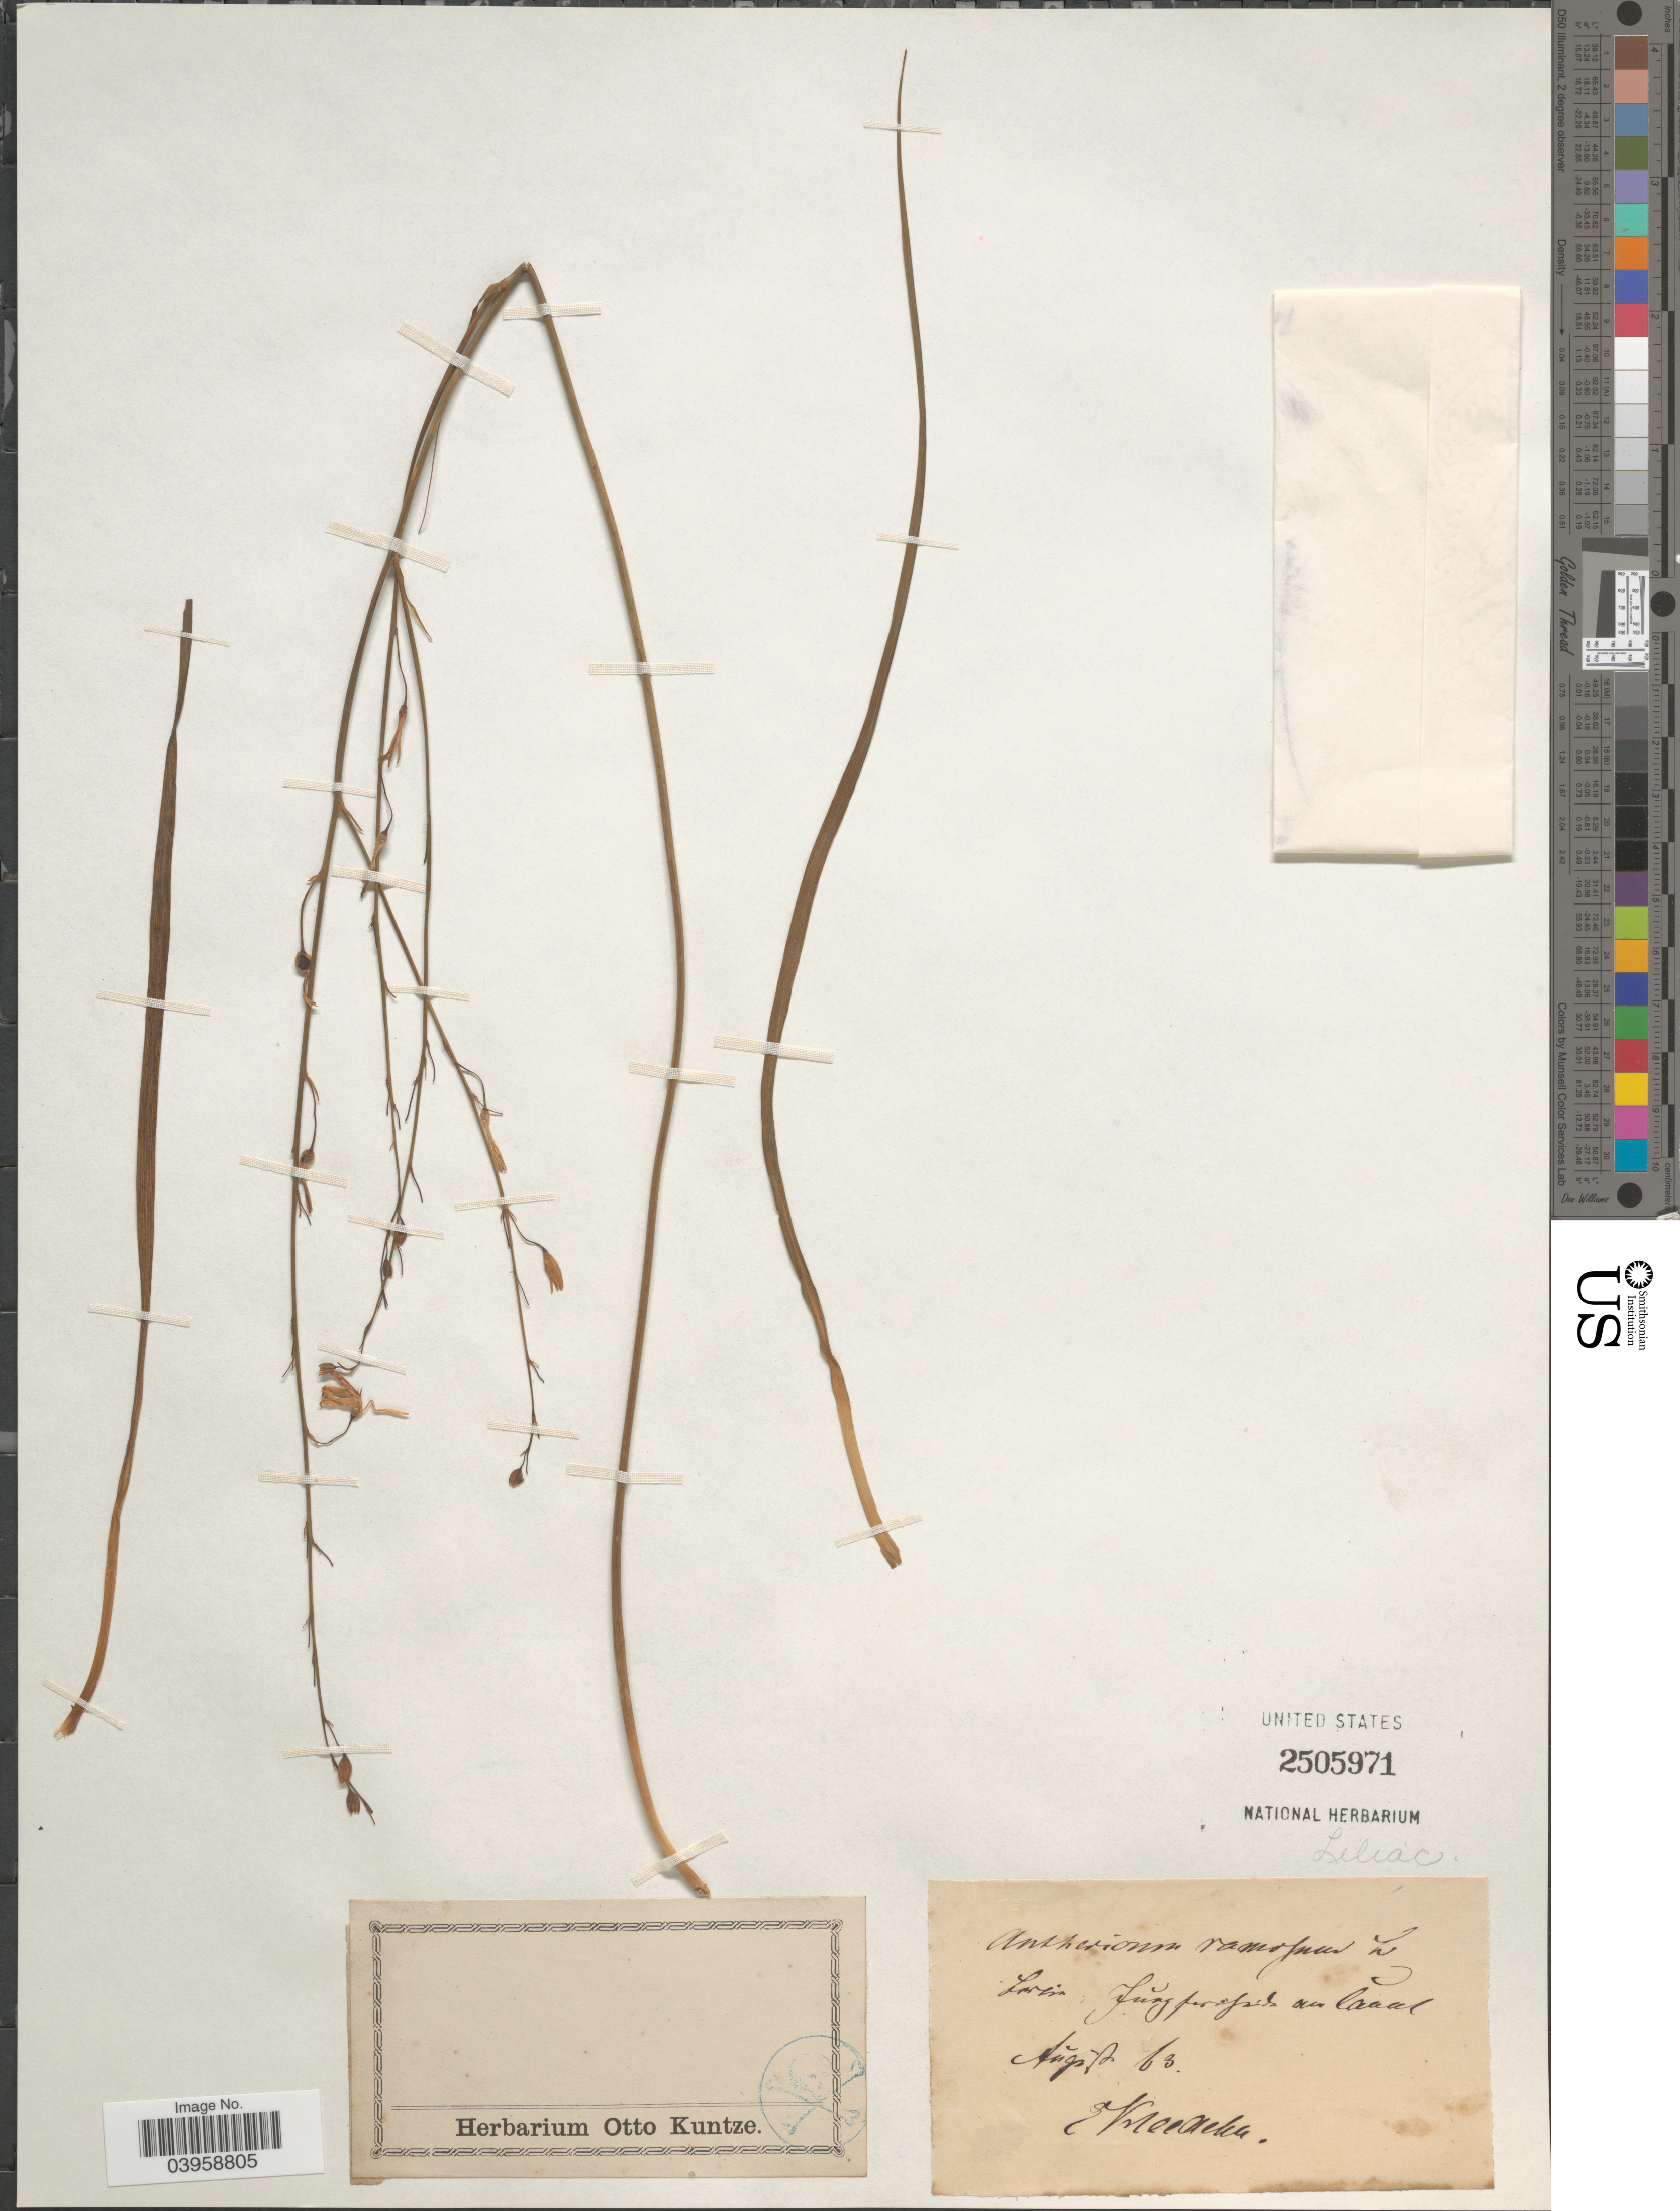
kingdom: Plantae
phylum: Tracheophyta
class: Liliopsida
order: Asparagales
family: Asparagaceae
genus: Anthericum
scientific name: Anthericum ramosum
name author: L.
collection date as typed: Transcribed d/m/y: /8/63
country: France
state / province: Corsica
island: Corse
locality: X.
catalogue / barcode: US 2505971